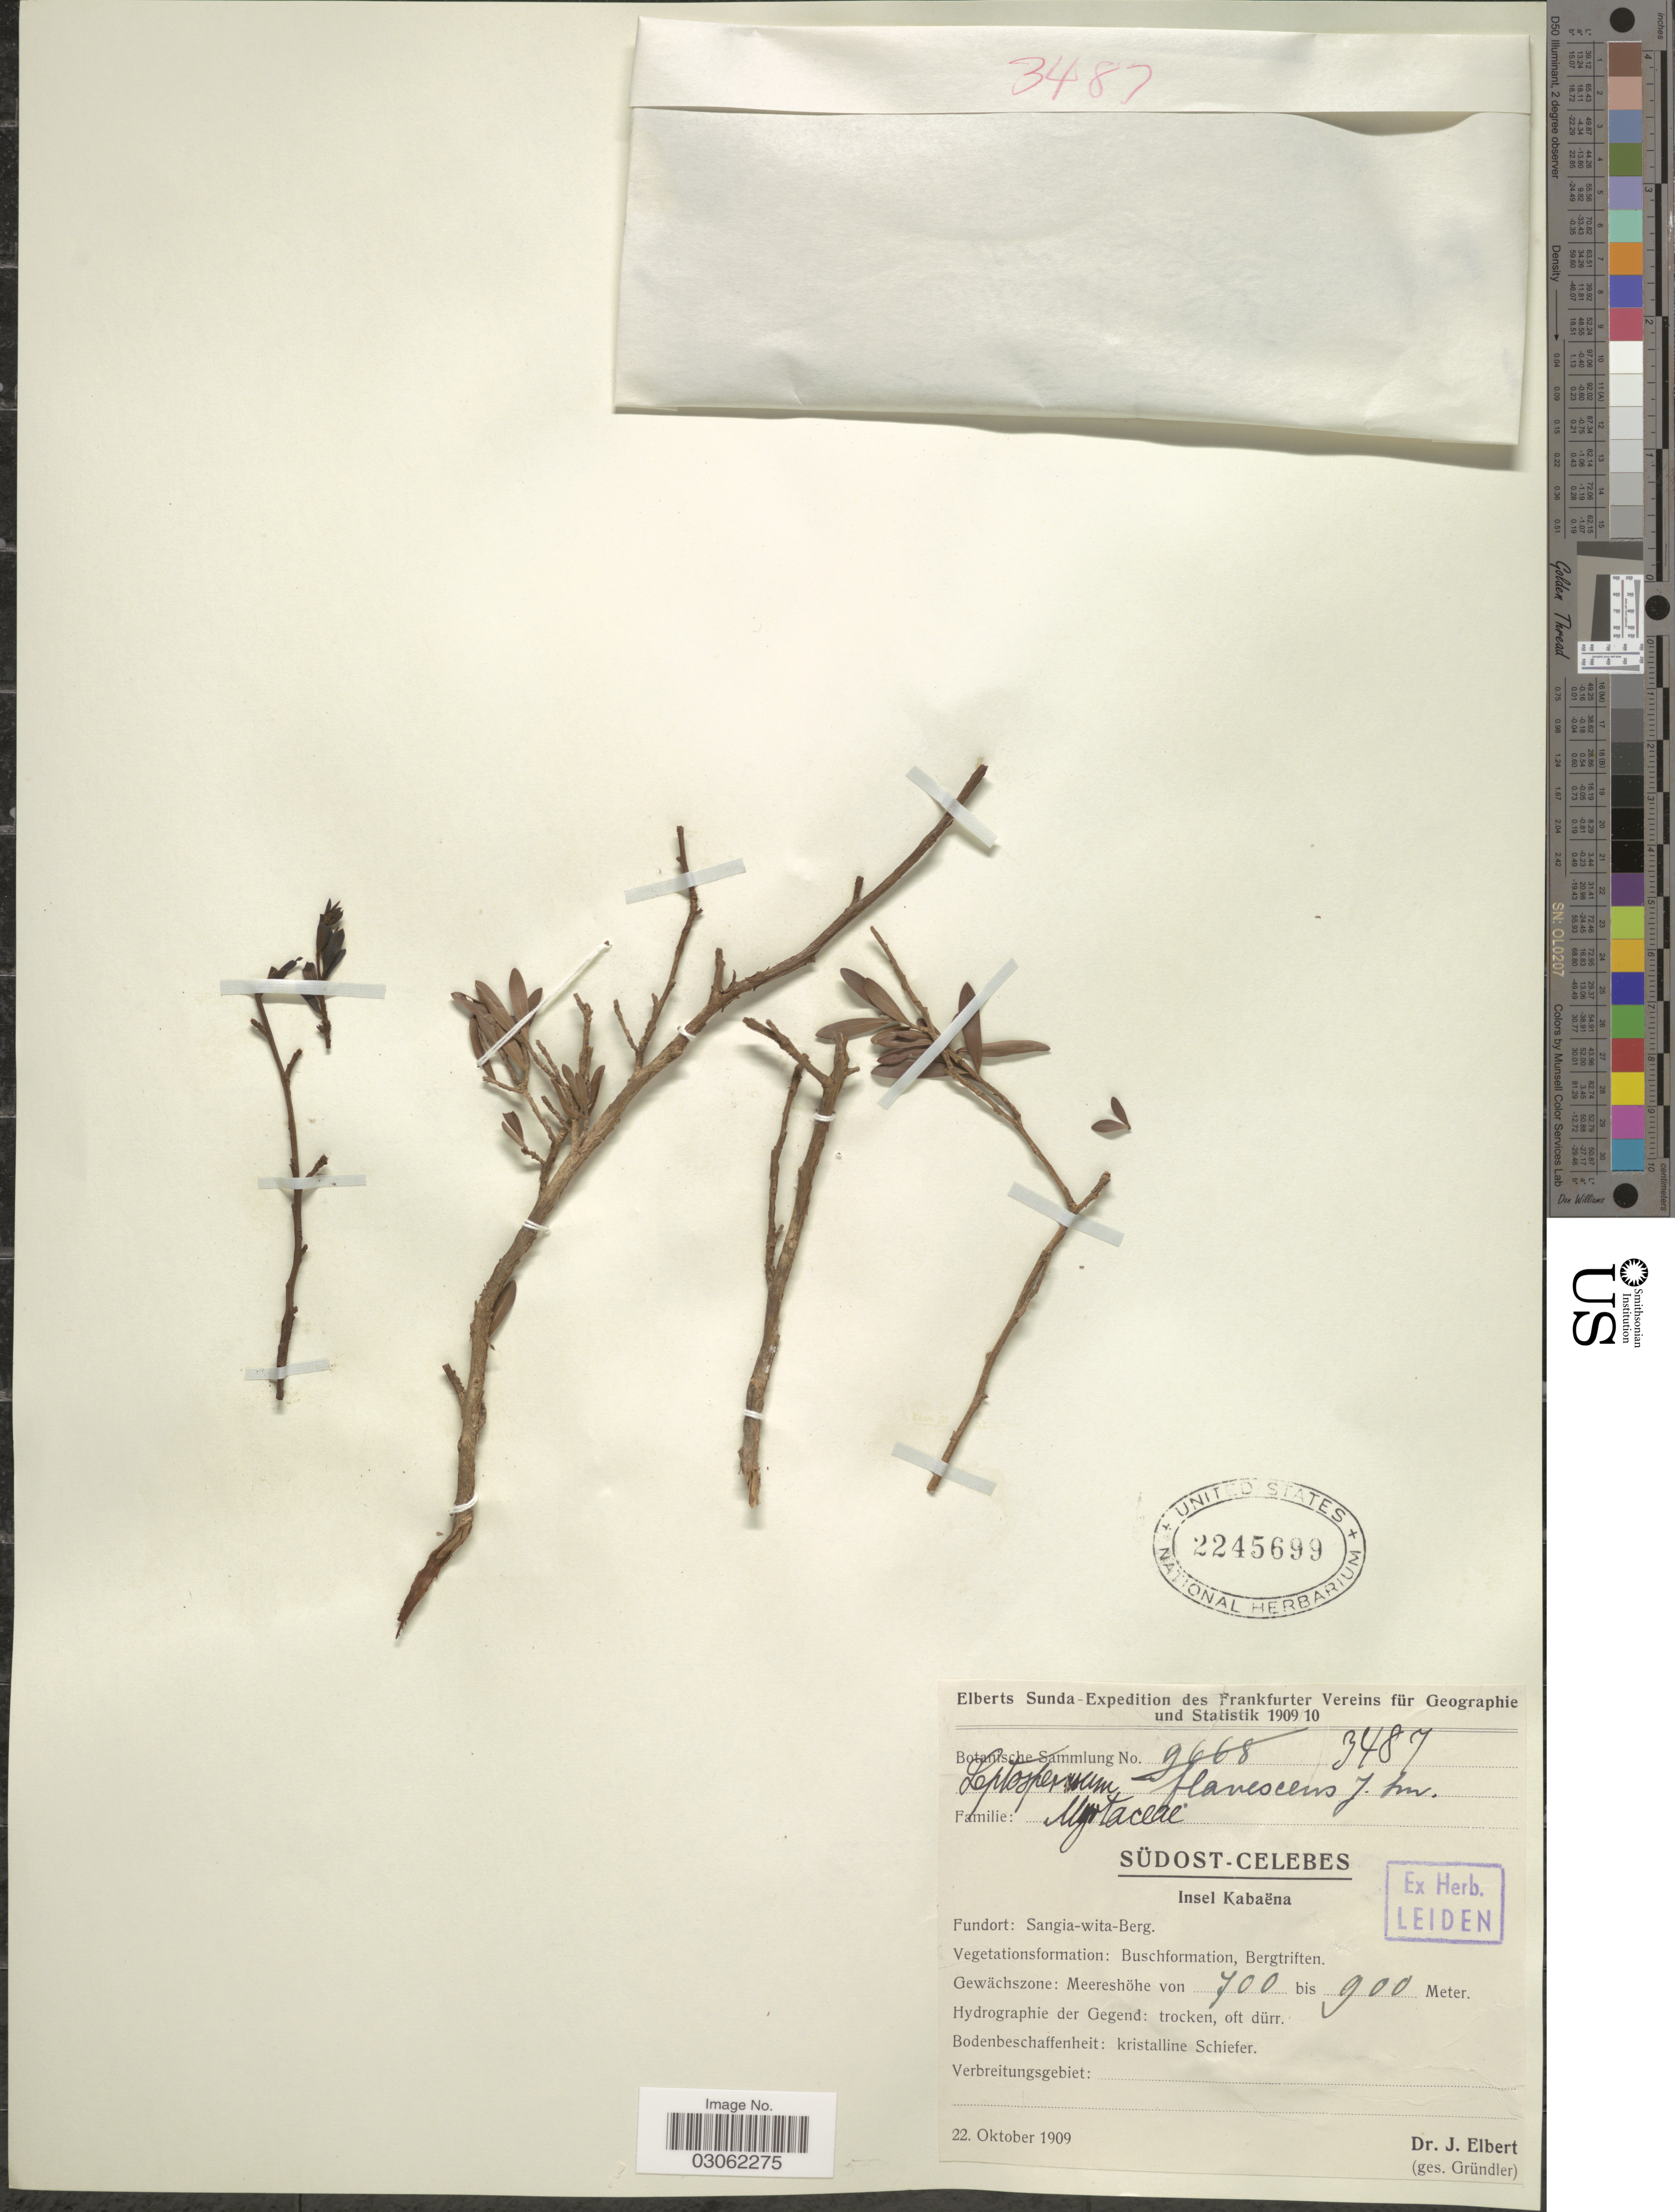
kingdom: Plantae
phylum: Tracheophyta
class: Magnoliopsida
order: Myrtales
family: Myrtaceae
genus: Leptospermum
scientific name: Leptospermum javanicum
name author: Blume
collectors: J. Elbert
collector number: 3487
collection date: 1909-10-22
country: Indonesia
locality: Südost-Celebes. Insel Kabaëna. Sangia-wita-Berg.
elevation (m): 700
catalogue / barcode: US 2245699